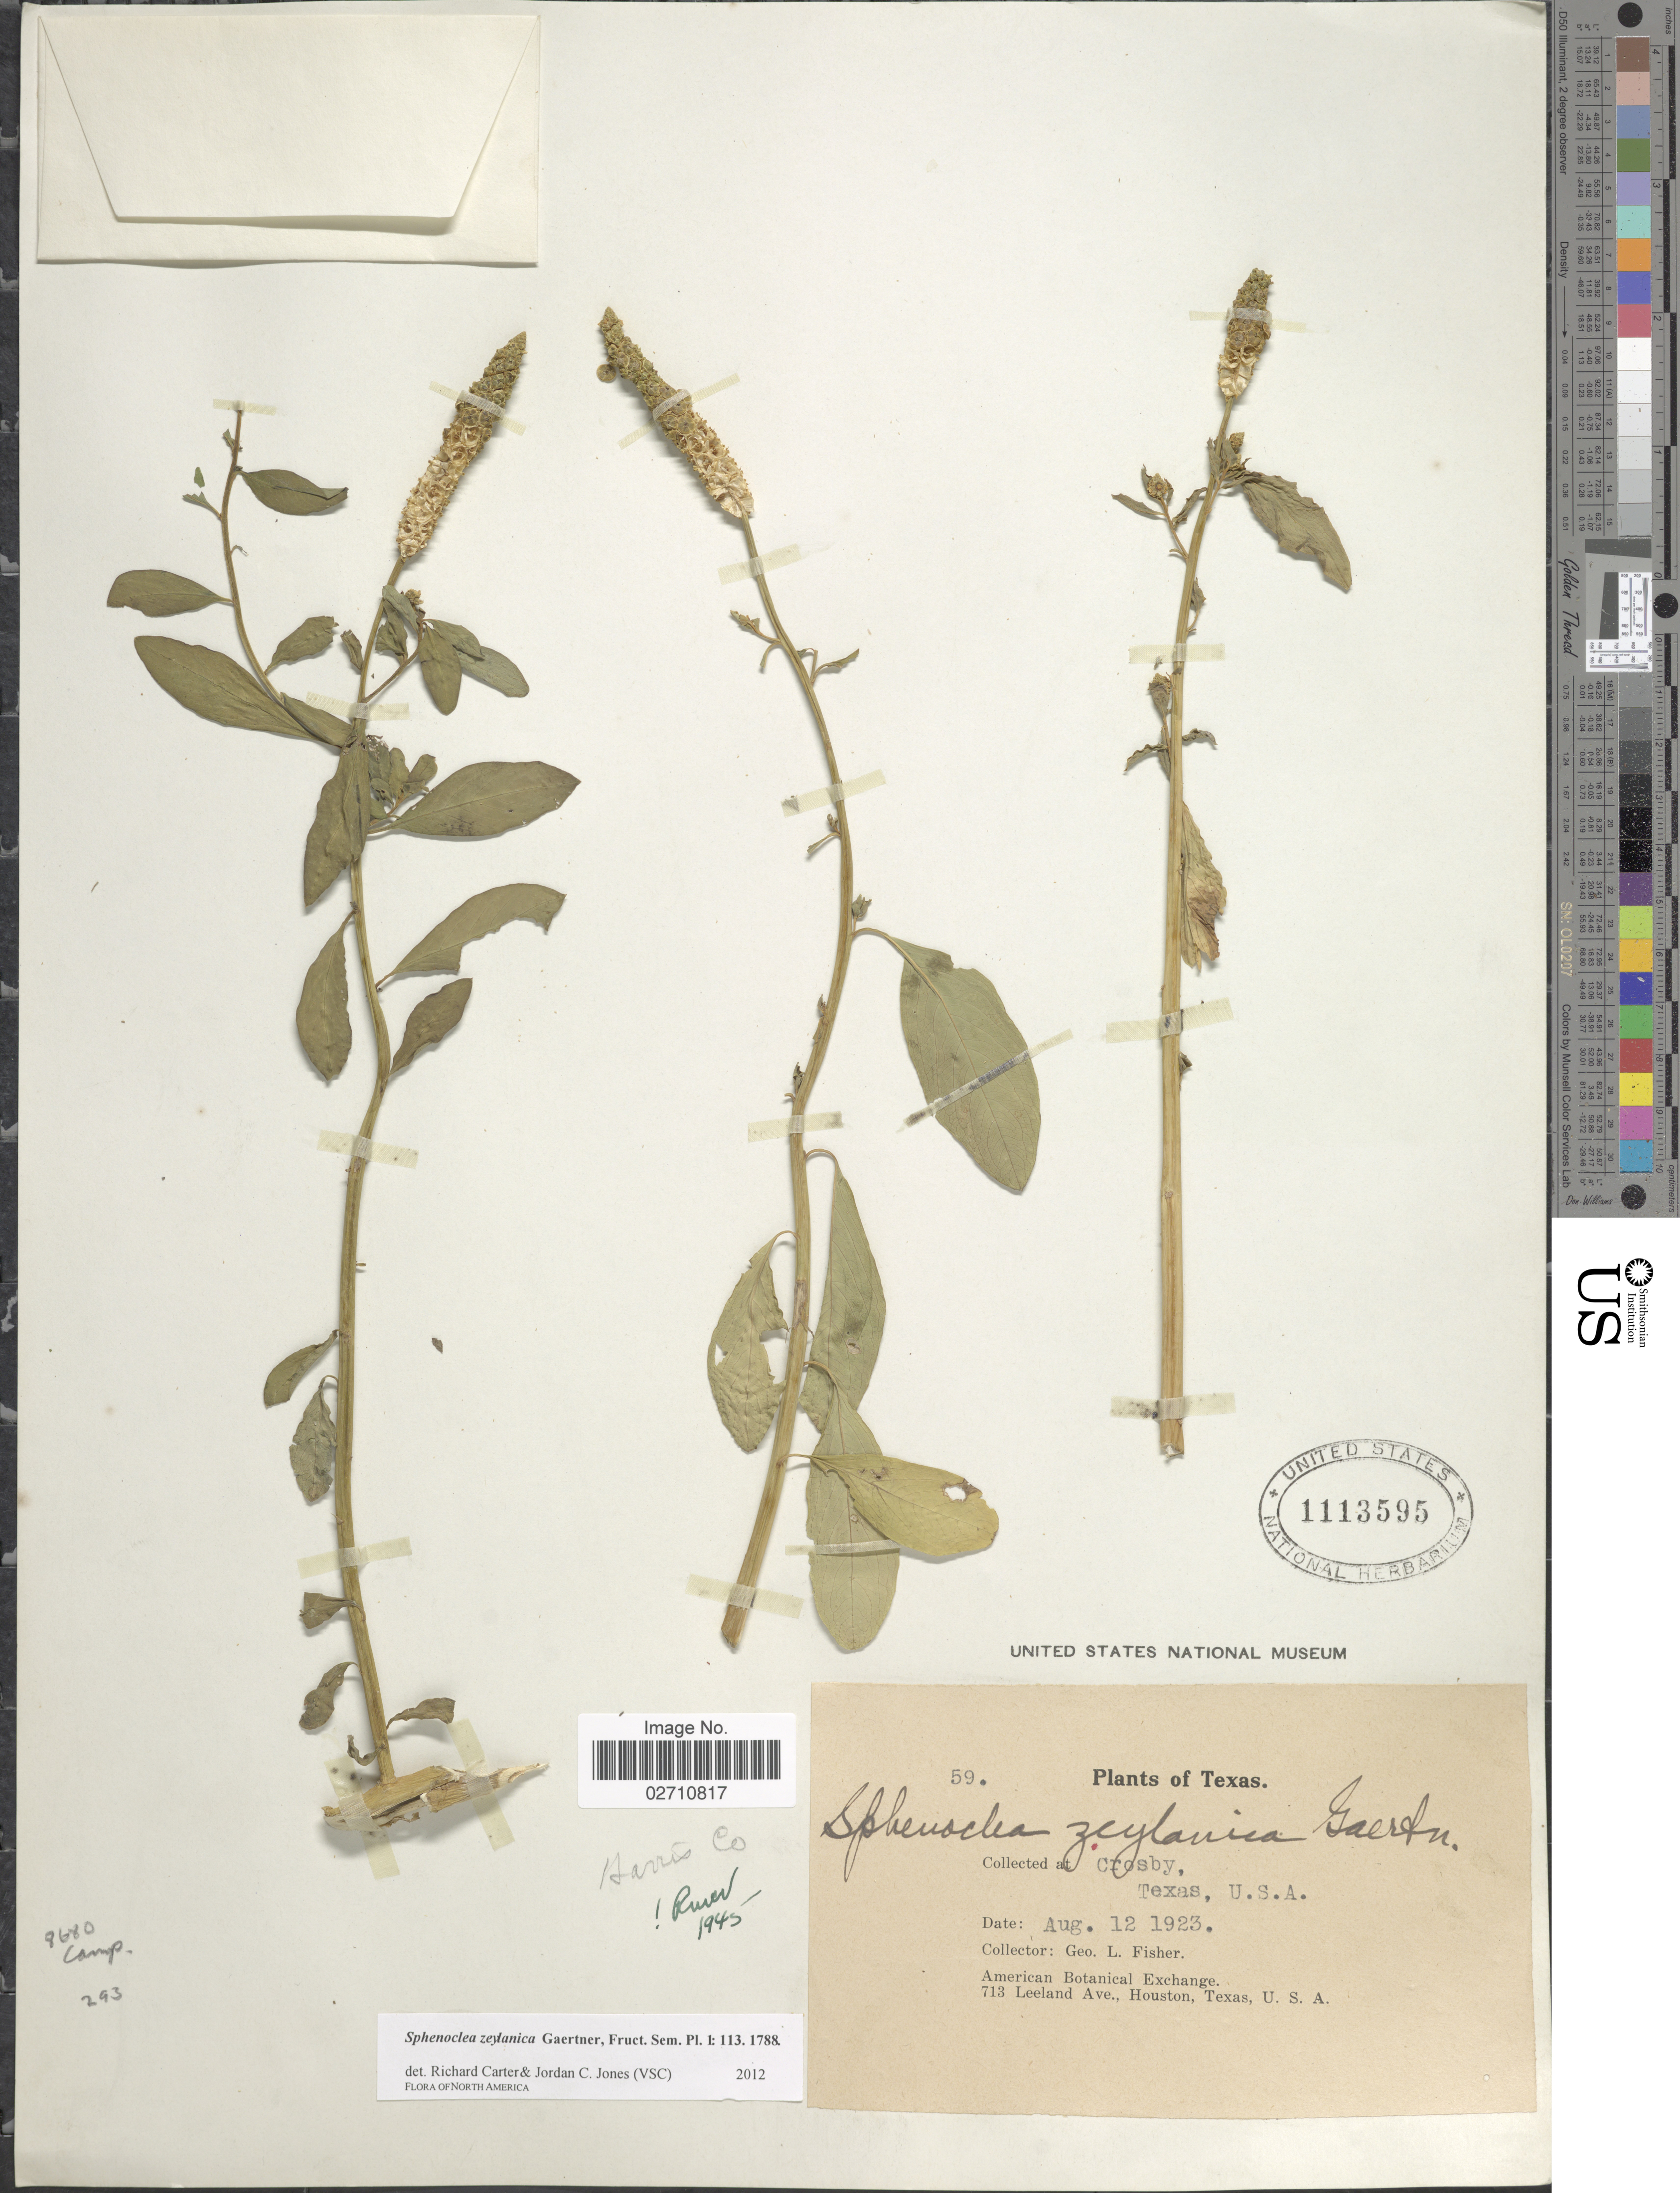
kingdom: Plantae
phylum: Tracheophyta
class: Magnoliopsida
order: Solanales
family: Sphenocleaceae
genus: Sphenoclea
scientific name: Sphenoclea zeylanica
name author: Gaertn.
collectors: G. L. Fisher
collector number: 59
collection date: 1923-08-12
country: United States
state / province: Texas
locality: Crosby, Harris Co.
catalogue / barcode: US 1113595